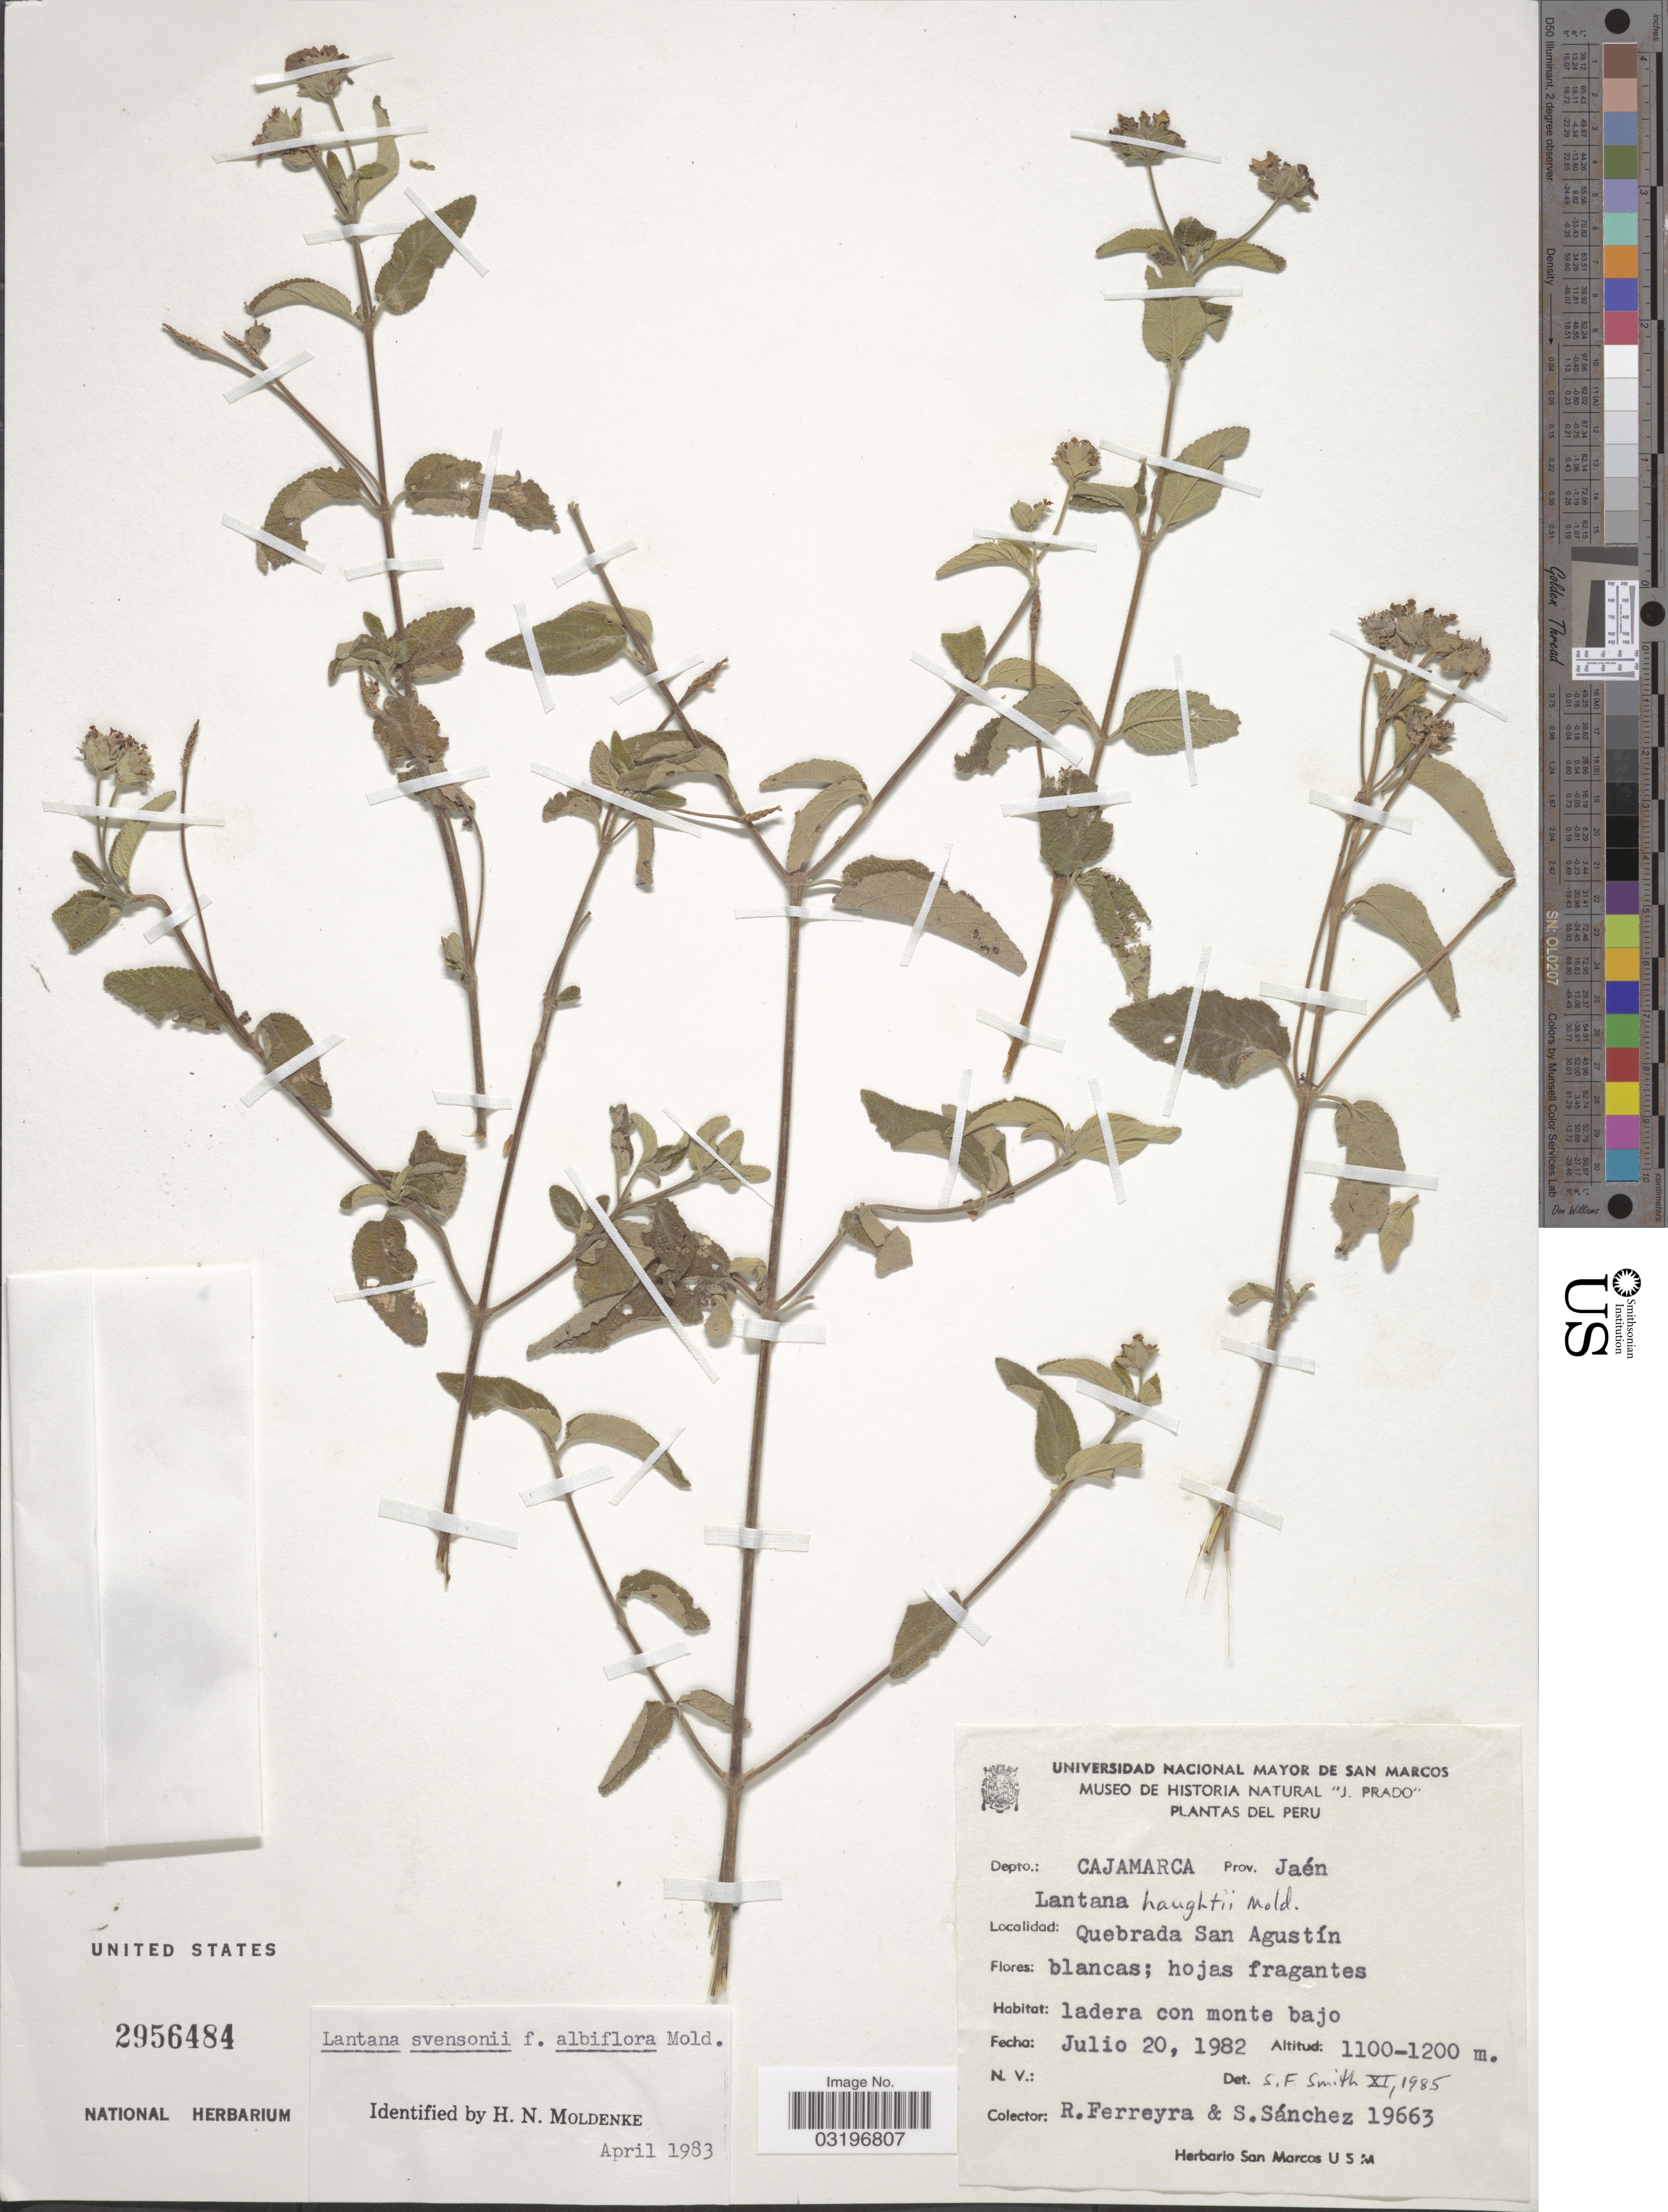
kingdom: Plantae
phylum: Tracheophyta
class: Magnoliopsida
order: Lamiales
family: Verbenaceae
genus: Lantana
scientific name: Lantana haughtii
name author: Moldenke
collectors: R. A. Ferreyra & S. Sanchez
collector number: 19663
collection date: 1982-07-20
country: Peru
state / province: Cajamarca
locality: Depto.: Cajamarca Prov. Jaén. Quebrada San Agustín.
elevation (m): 1100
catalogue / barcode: US 2956484